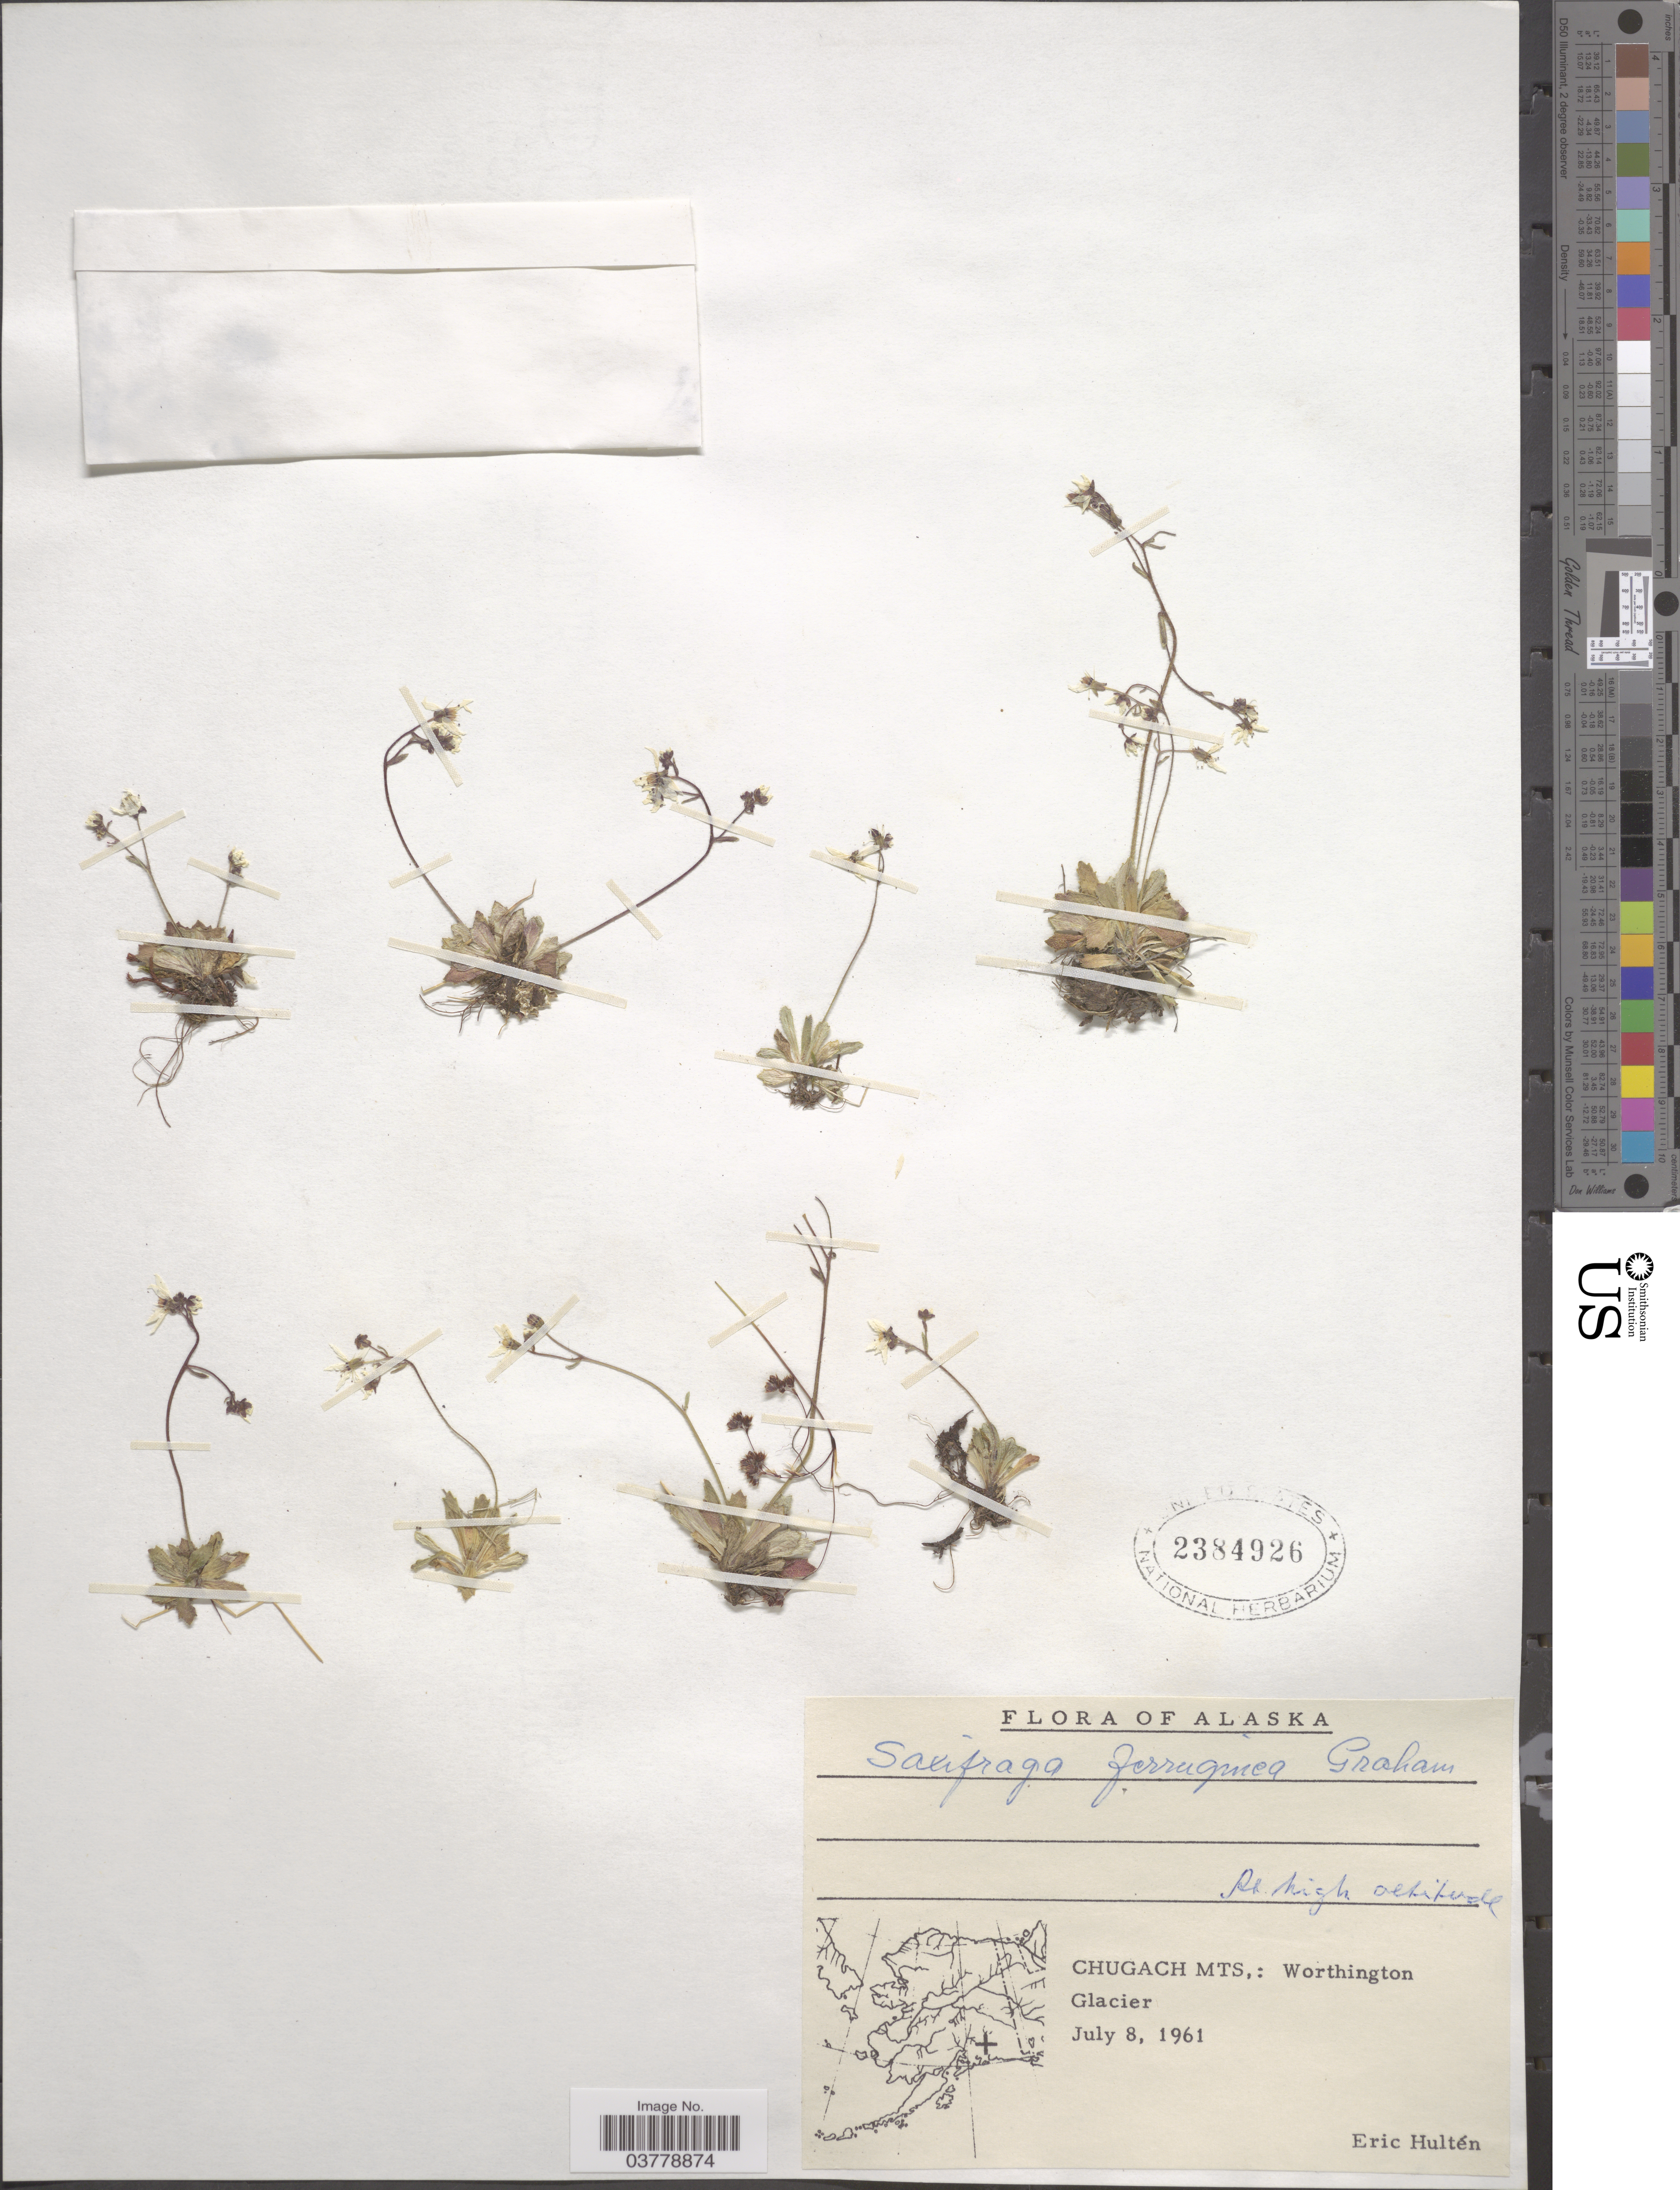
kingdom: Plantae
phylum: Tracheophyta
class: Magnoliopsida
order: Saxifragales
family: Saxifragaceae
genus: Micranthes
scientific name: Micranthes ferruginea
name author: (Graham) Brouillet & Gornall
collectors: E. G. Hultén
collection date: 1961-07-08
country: United States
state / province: Alaska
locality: Chugach Mts.: Worthington Glacier.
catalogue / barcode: US 2384926